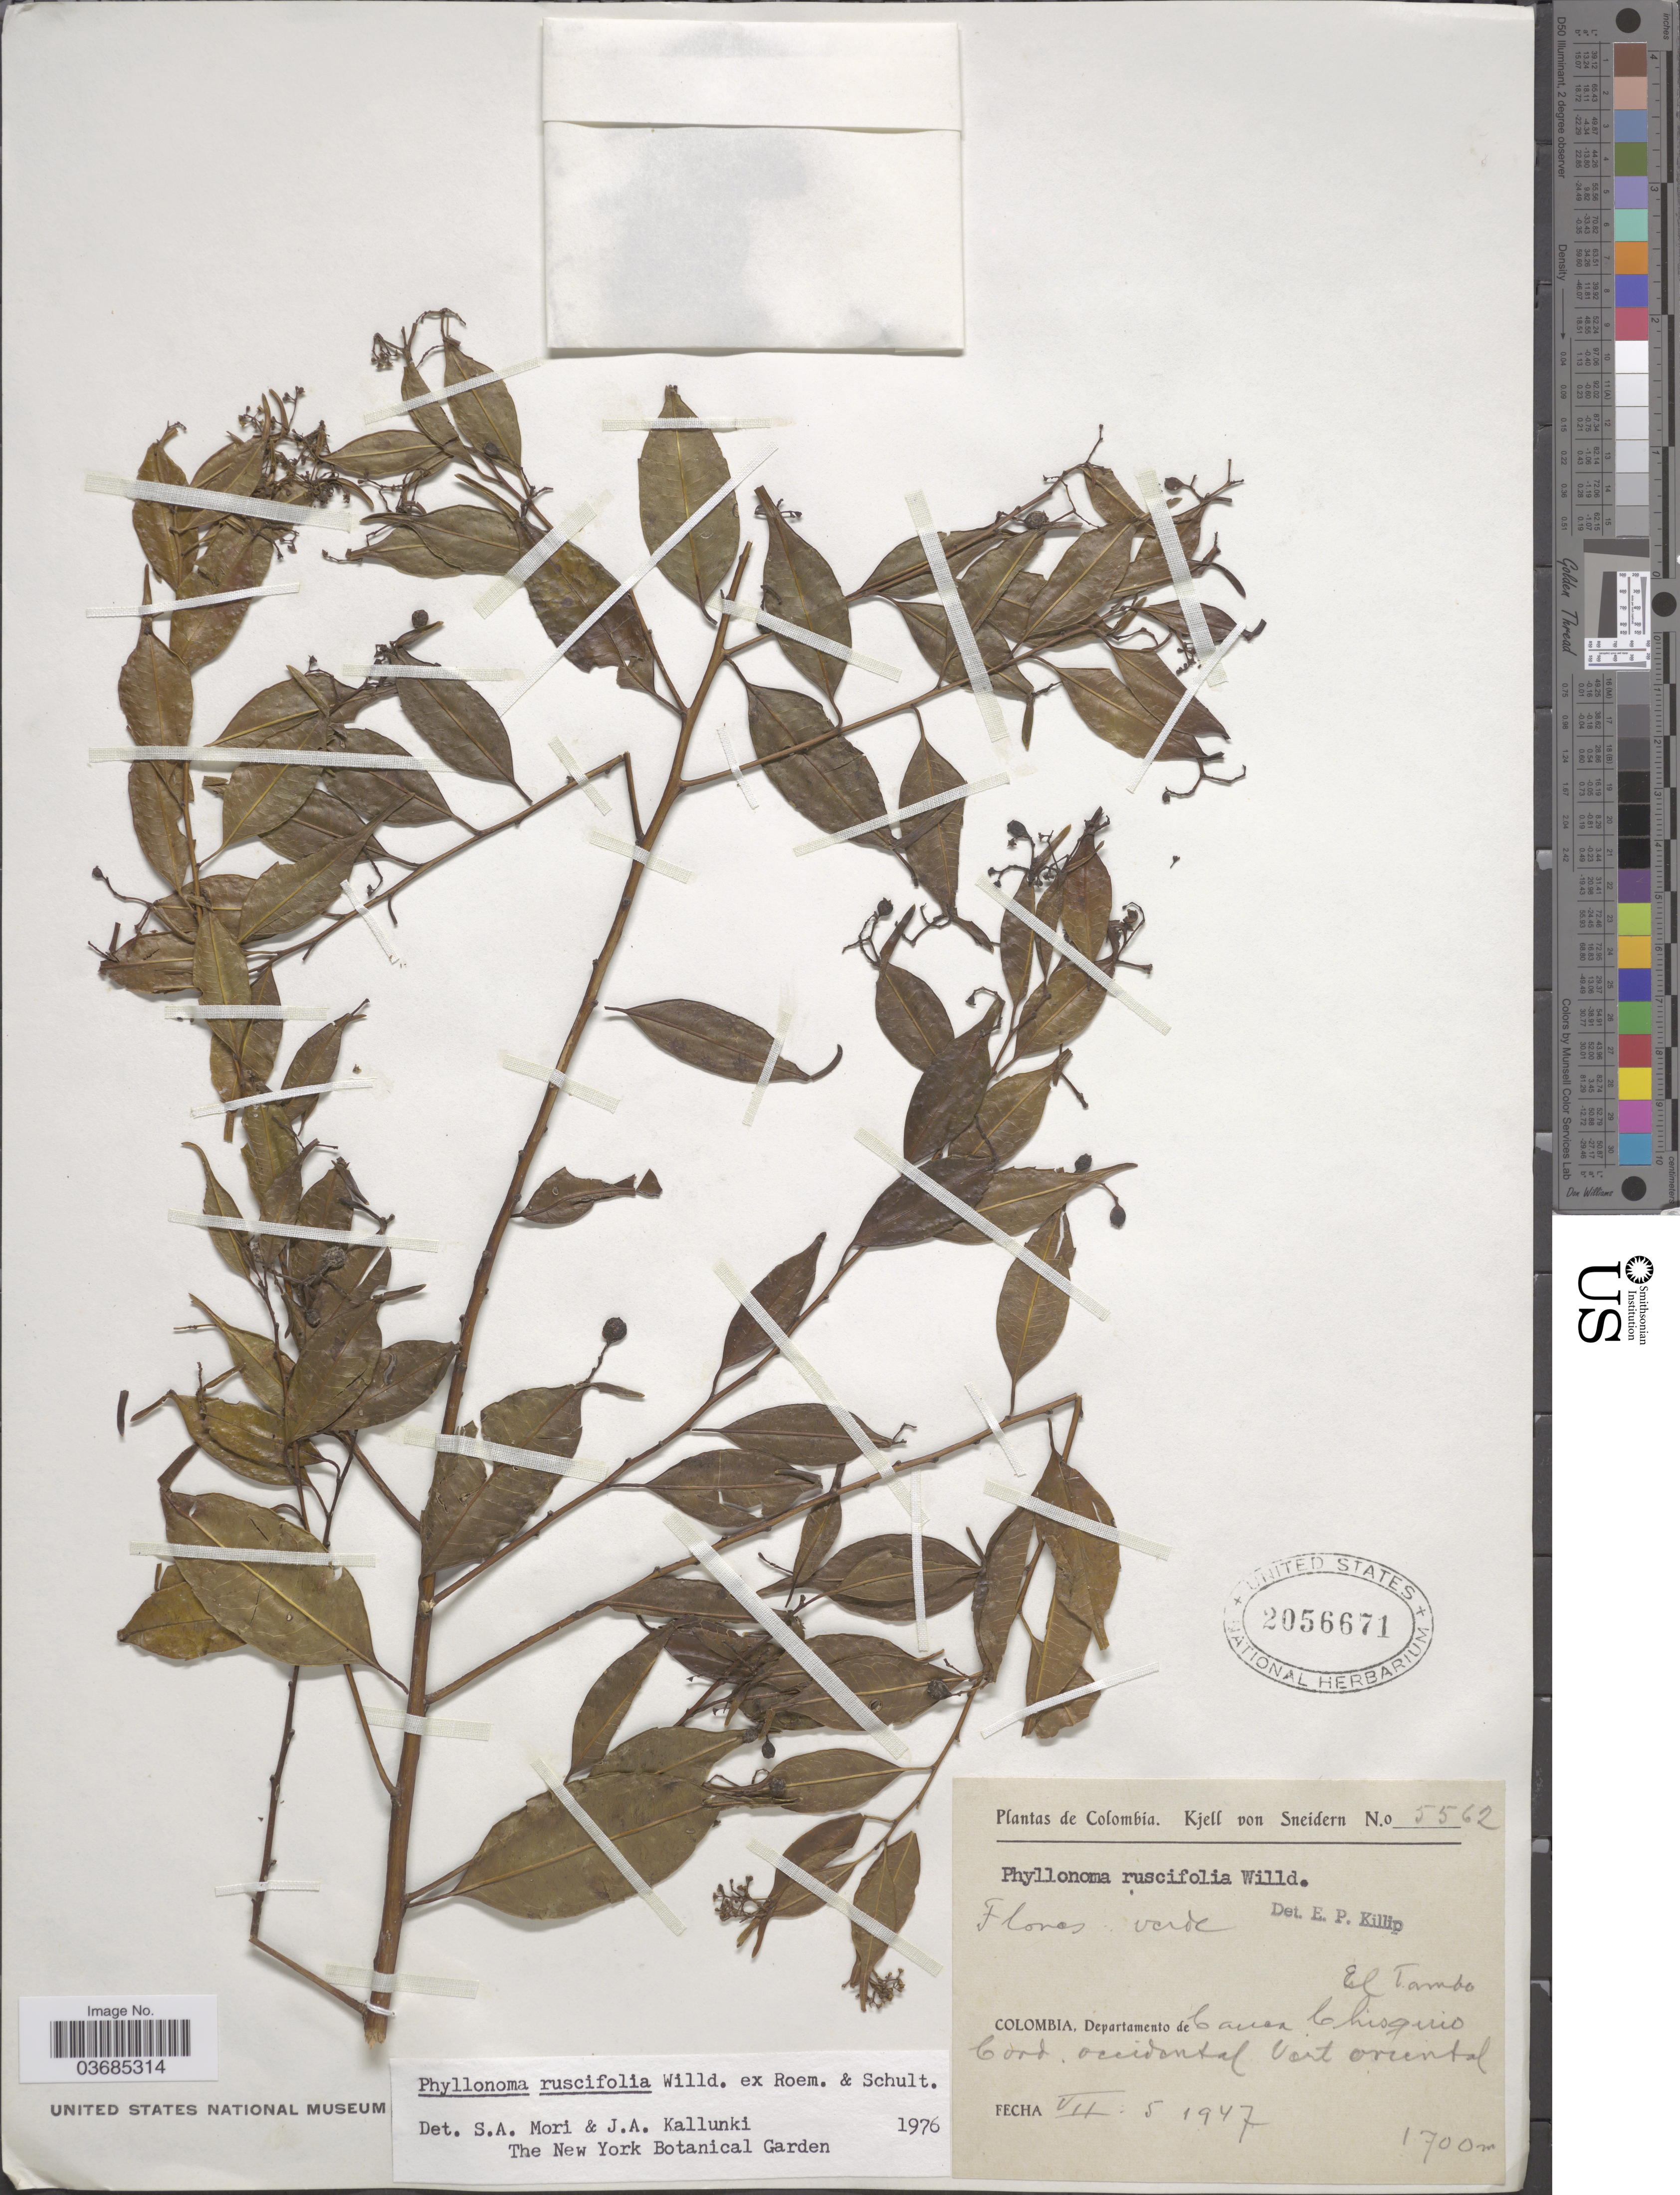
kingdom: Plantae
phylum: Tracheophyta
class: Magnoliopsida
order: Aquifoliales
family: Phyllonomaceae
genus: Phyllonoma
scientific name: Phyllonoma ruscifolia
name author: Willd. ex Schult.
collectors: K. von Sneidern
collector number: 5562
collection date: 1947-07-05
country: Colombia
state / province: Cauca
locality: El Tambo. Departamento de Cauca. Chisquio. Cord. occidental Vert oriental.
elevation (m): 1700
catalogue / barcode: US 2056671